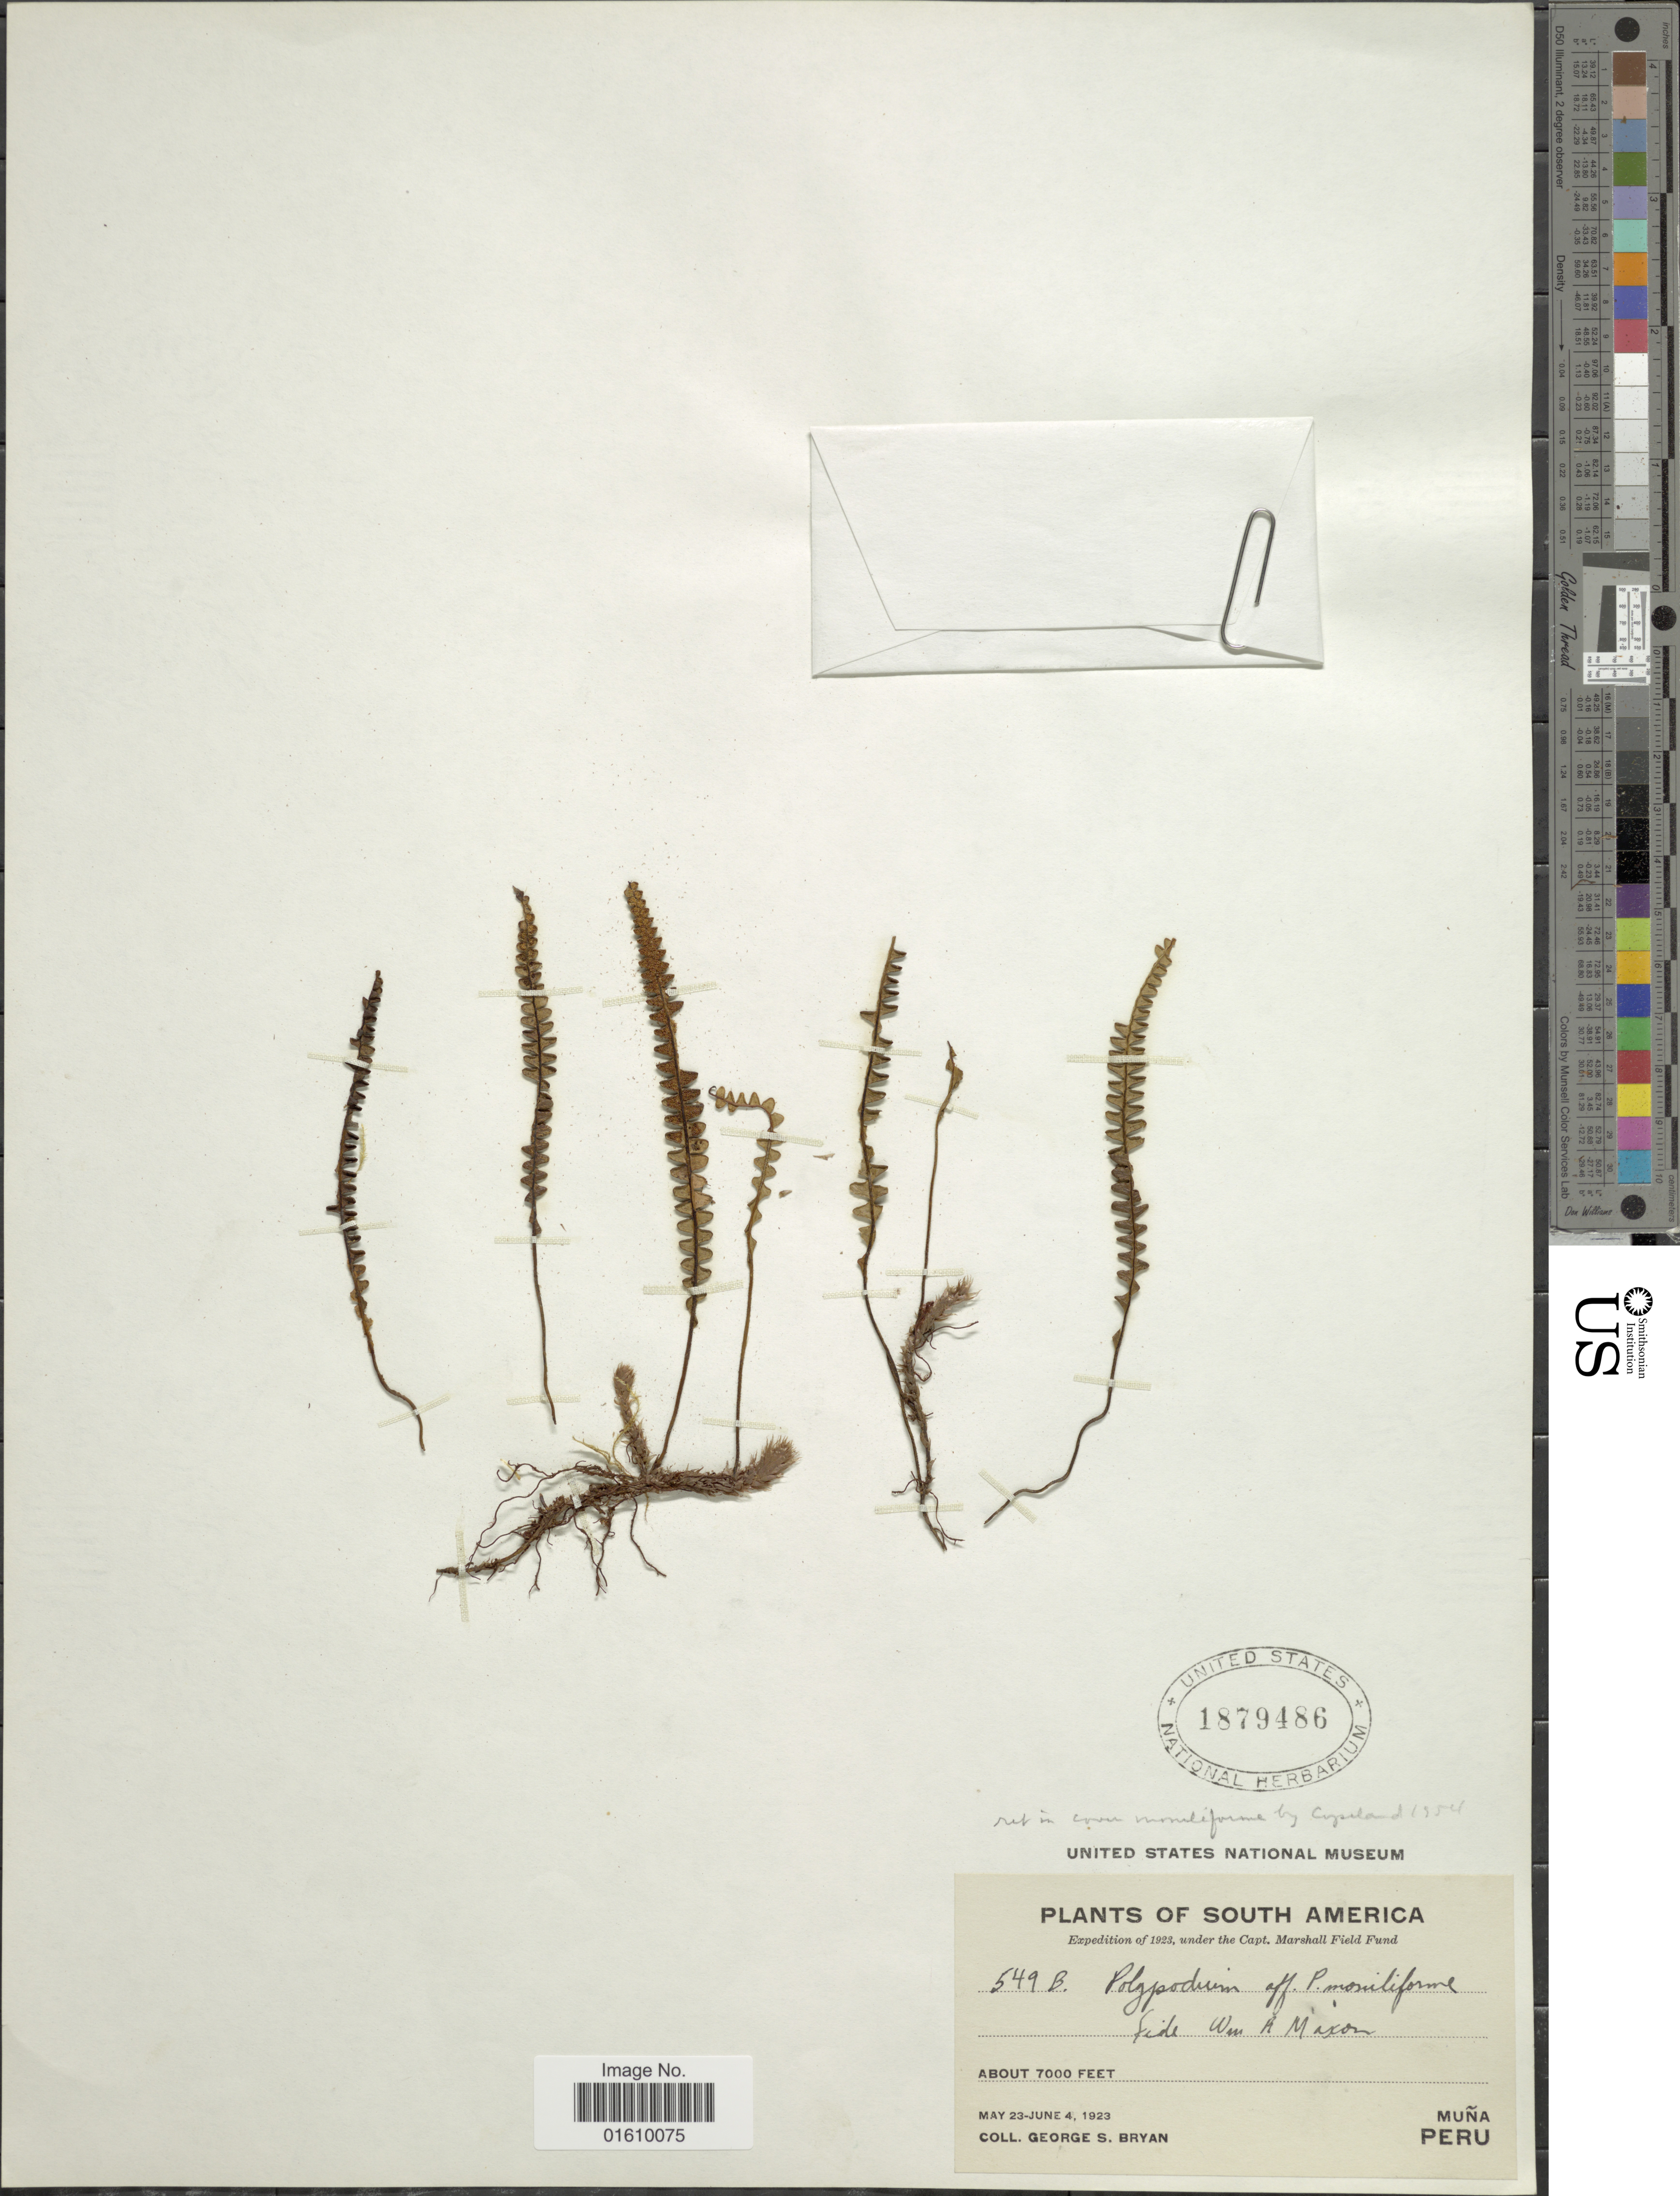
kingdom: Plantae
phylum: Tracheophyta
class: Polypodiopsida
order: Polypodiales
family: Polypodiaceae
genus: Melpomene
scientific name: Melpomene moniliformis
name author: (Lag. ex Sw.) A.R. Sm. & R.C. Moran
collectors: G. S. Bryan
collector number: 549 B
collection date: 1923-05-23/1923-06-04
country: Peru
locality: Muna.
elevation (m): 2134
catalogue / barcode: US 1879486